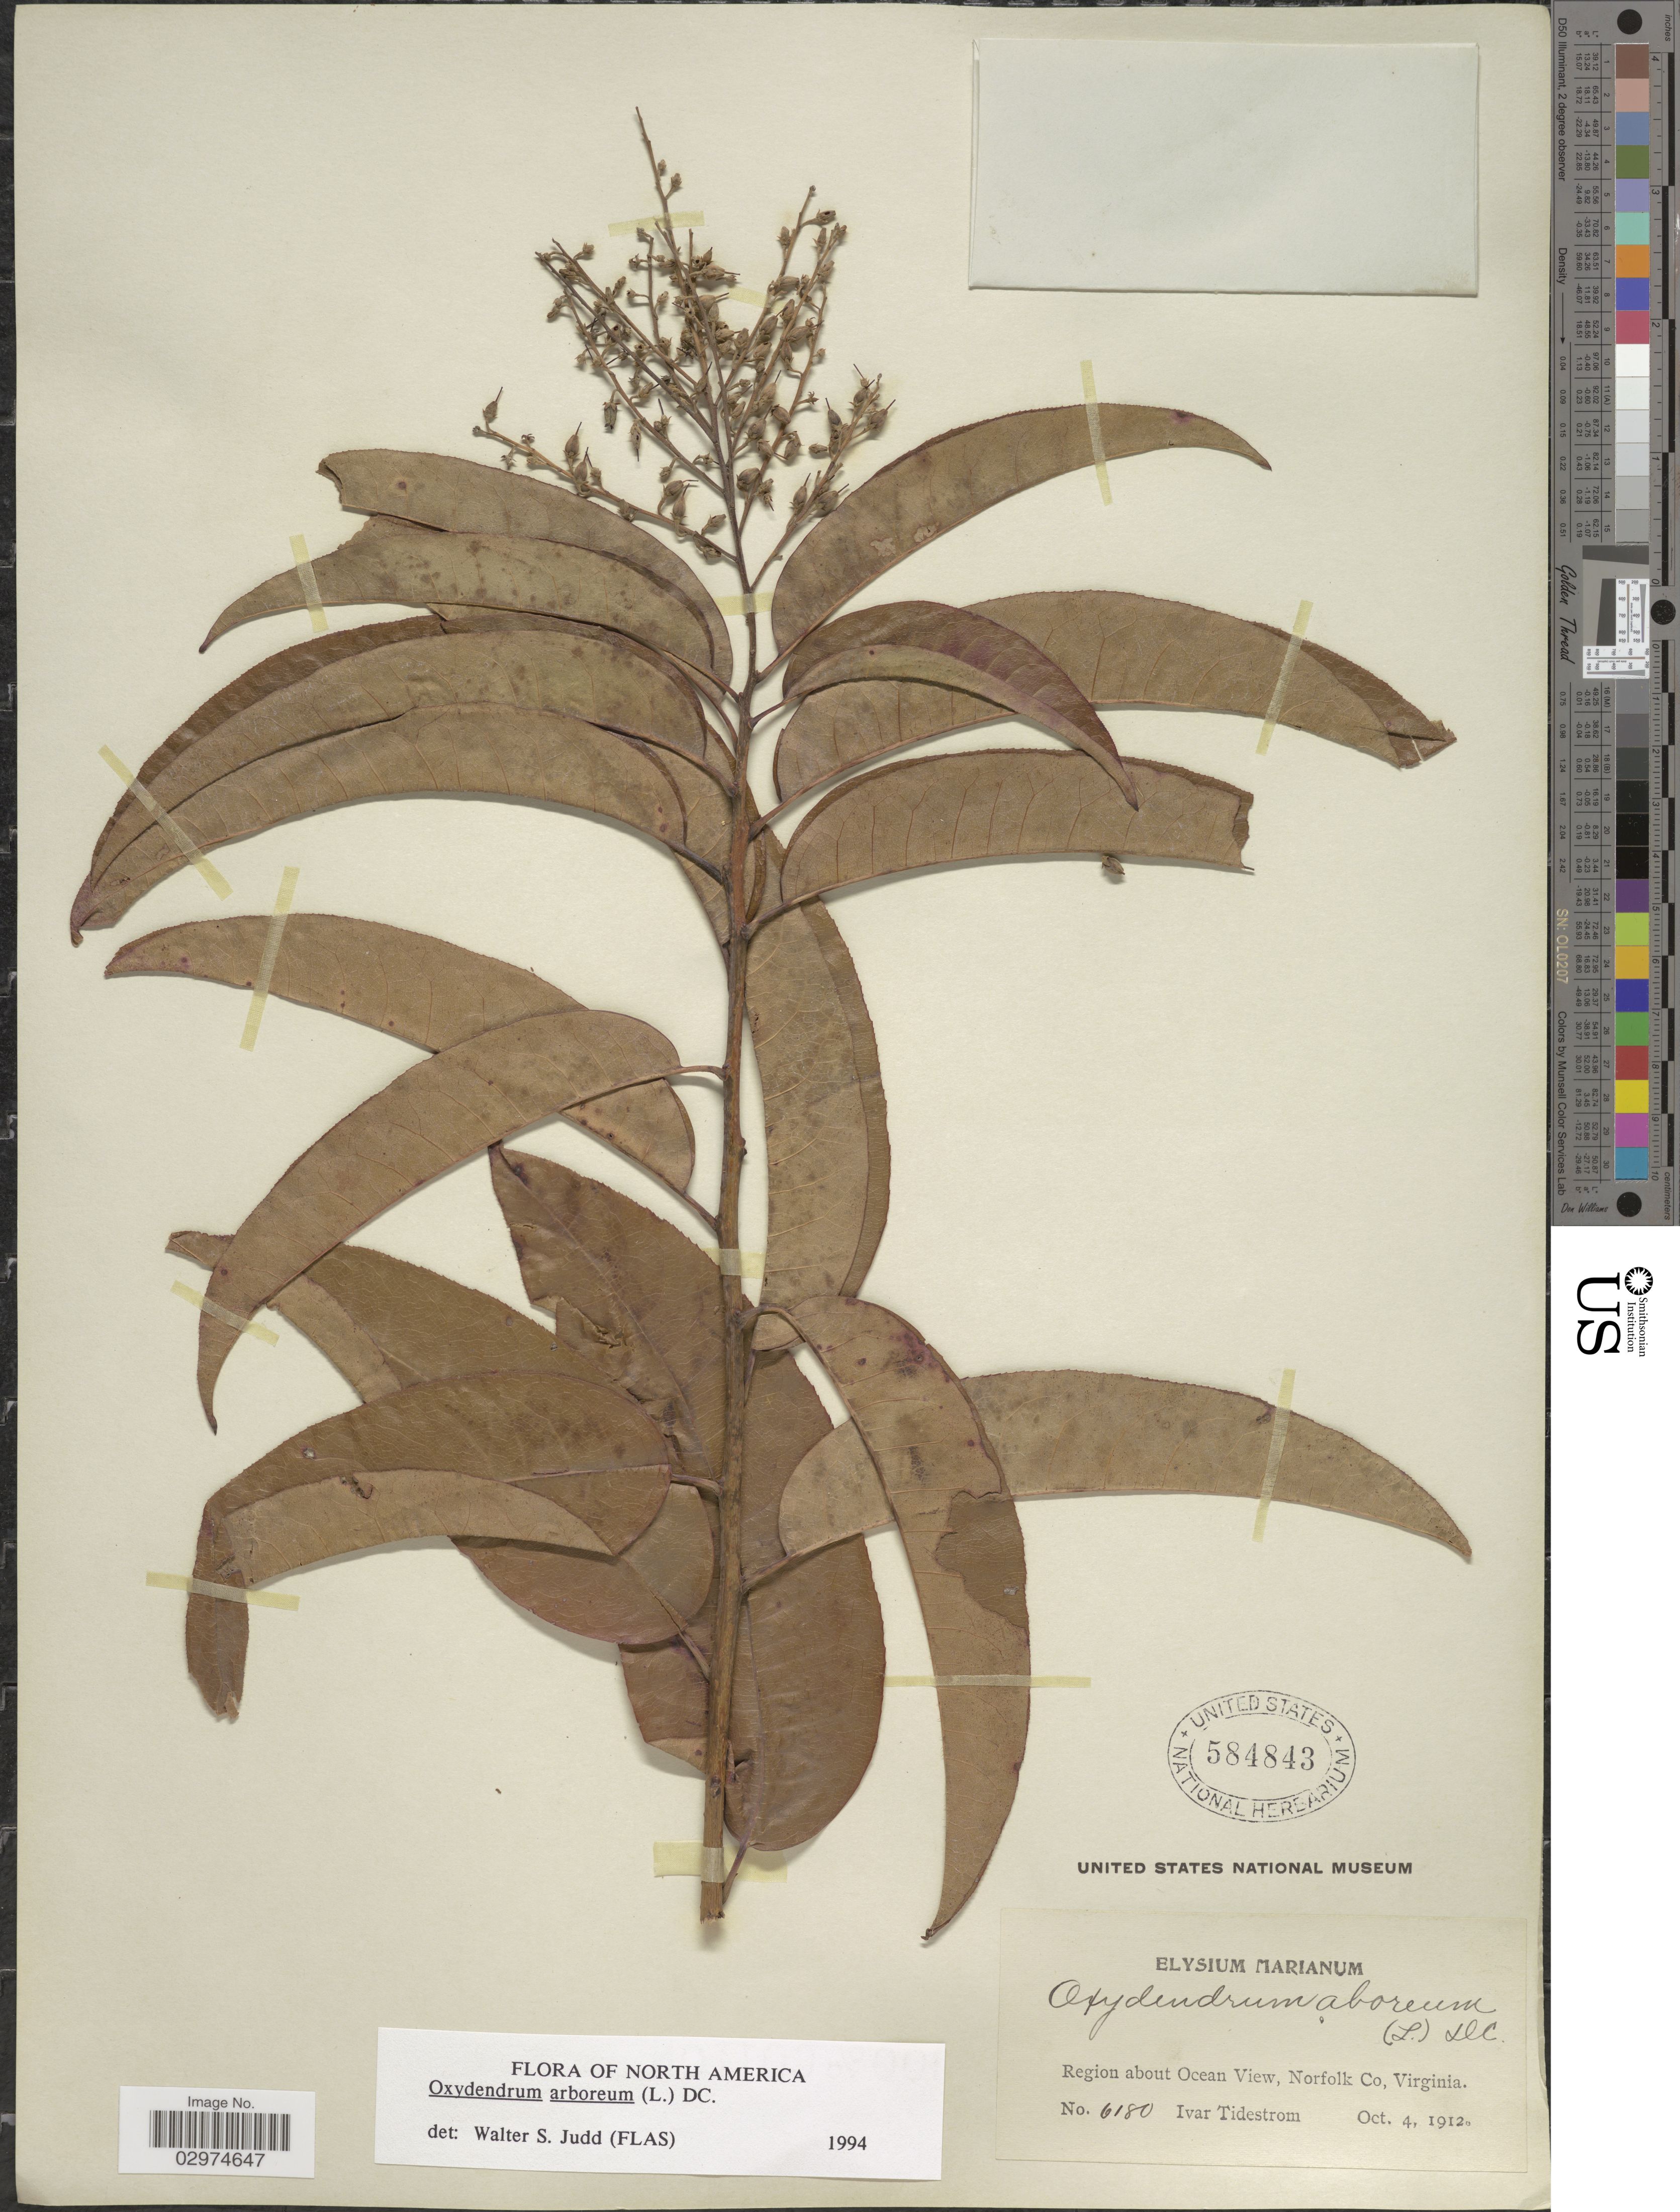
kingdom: Plantae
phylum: Tracheophyta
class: Magnoliopsida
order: Ericales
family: Ericaceae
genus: Oxydendrum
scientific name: Oxydendrum arboreum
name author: (L.) DC.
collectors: I. F. Tidestrom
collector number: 6180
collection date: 1912-10-04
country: United States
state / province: Virginia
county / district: City of Norfolk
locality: Region about Ocean View, Norfolk Co.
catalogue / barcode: US 584843